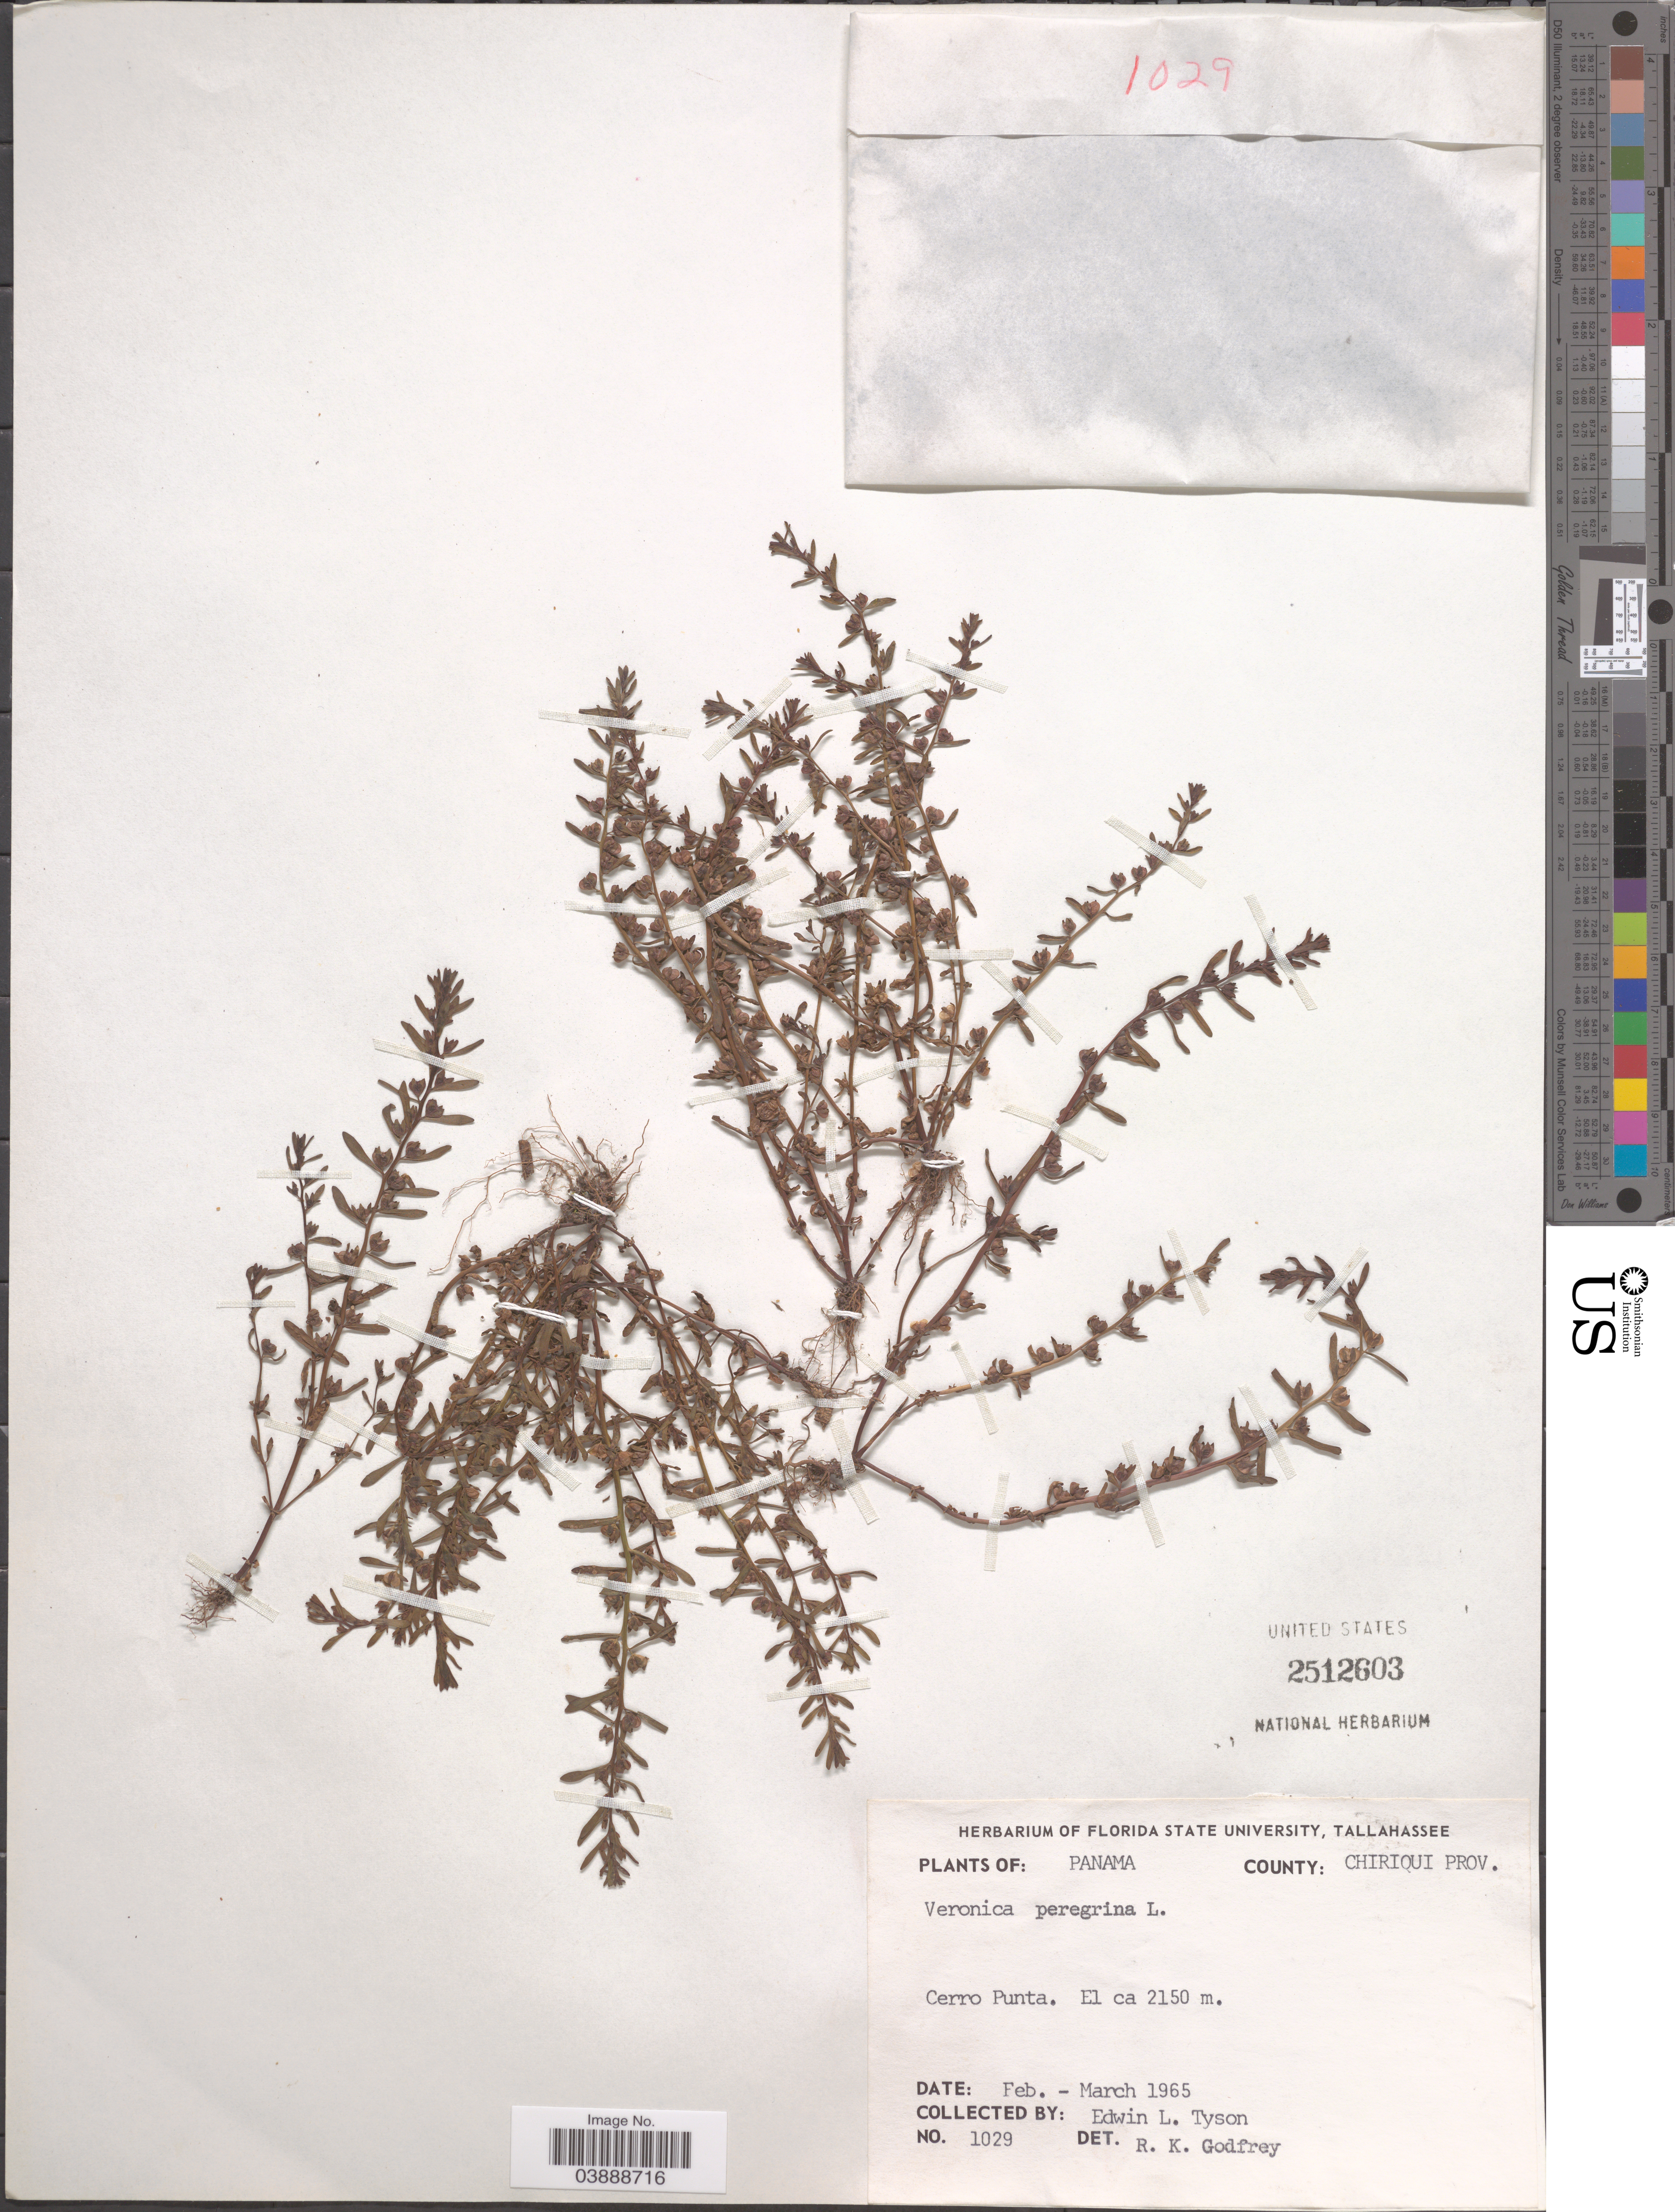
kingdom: Plantae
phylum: Tracheophyta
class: Magnoliopsida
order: Lamiales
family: Plantaginaceae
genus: Veronica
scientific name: Veronica peregrina subsp. xalapensis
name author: (Kunth) Pennell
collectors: E. L. Tyson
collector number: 1029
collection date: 1965-02/1965-03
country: Panama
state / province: Chiriqui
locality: County: Chiriqui Prov. Cerro Punta.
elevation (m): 2150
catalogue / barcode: US 2512603